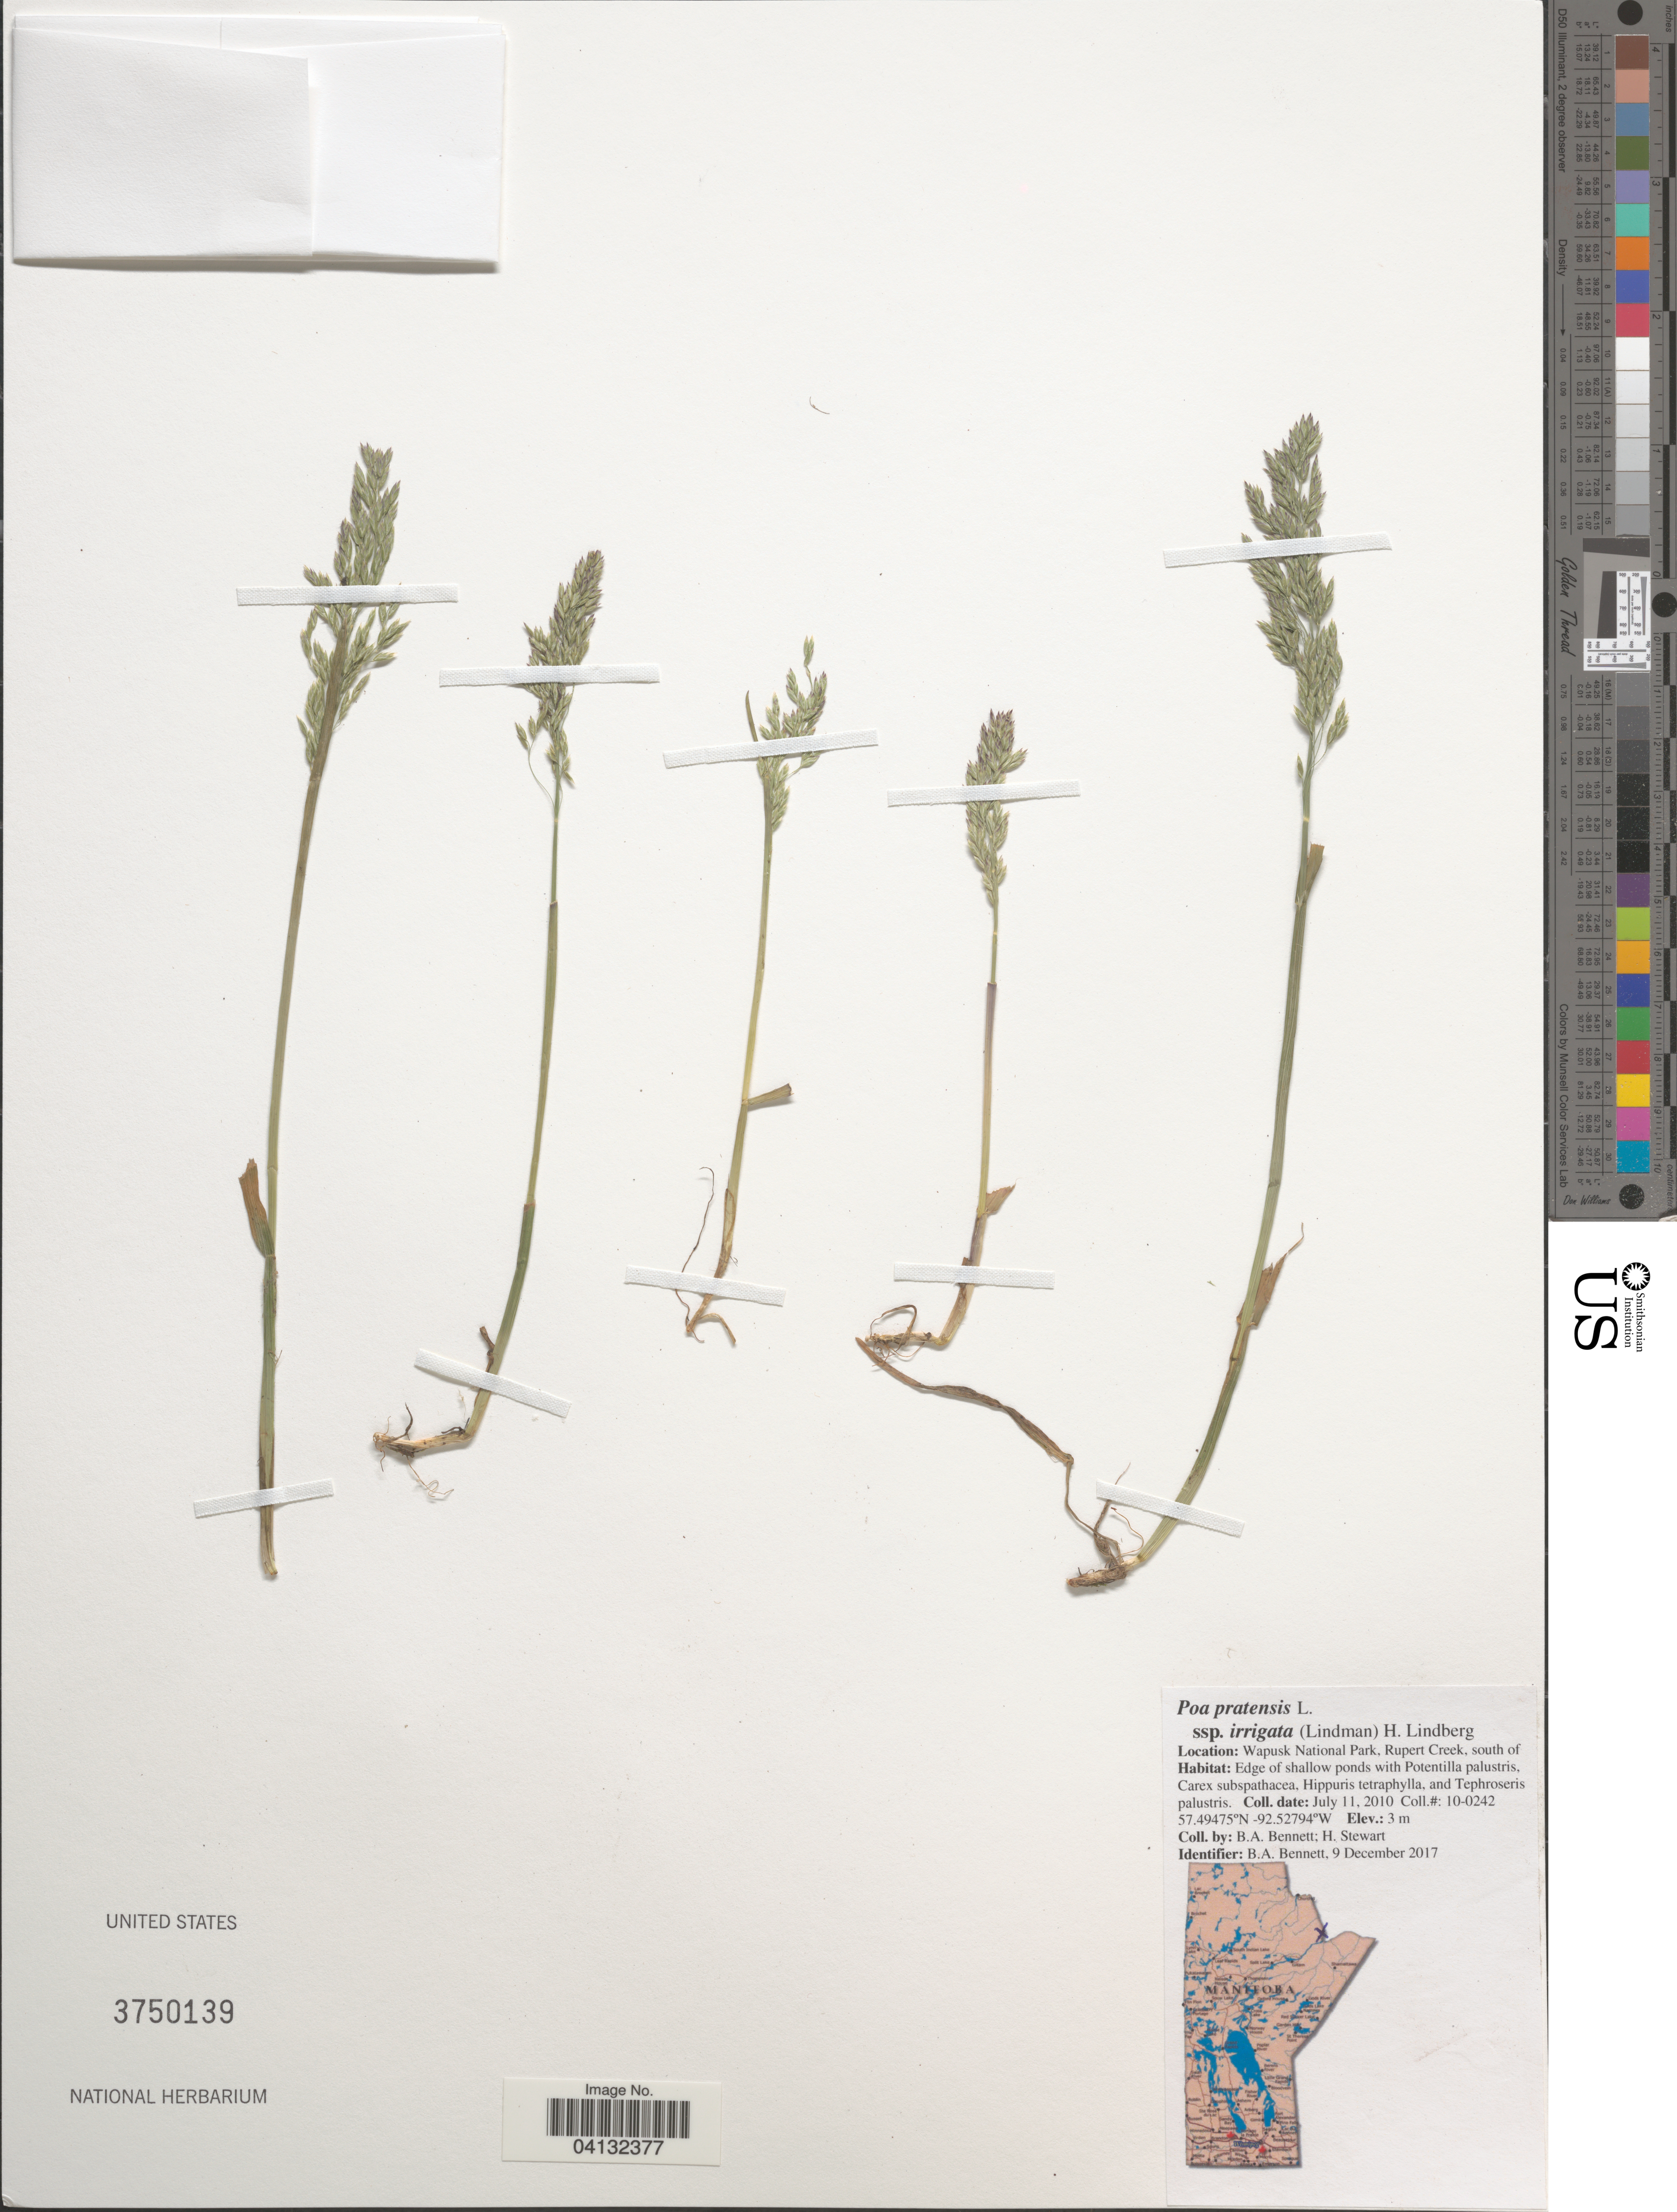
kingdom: Plantae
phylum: Tracheophyta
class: Liliopsida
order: Poales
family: Poaceae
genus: Poa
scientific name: Poa pratensis subsp. irrigata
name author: (Lindm.) H. Lindb.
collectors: B. A. Bennett & H. Stewart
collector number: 10-0242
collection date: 2010-07-11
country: Canada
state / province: Manitoba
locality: Wapusk National Park, Rupert Creek, south of.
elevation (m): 3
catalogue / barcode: US 3750139